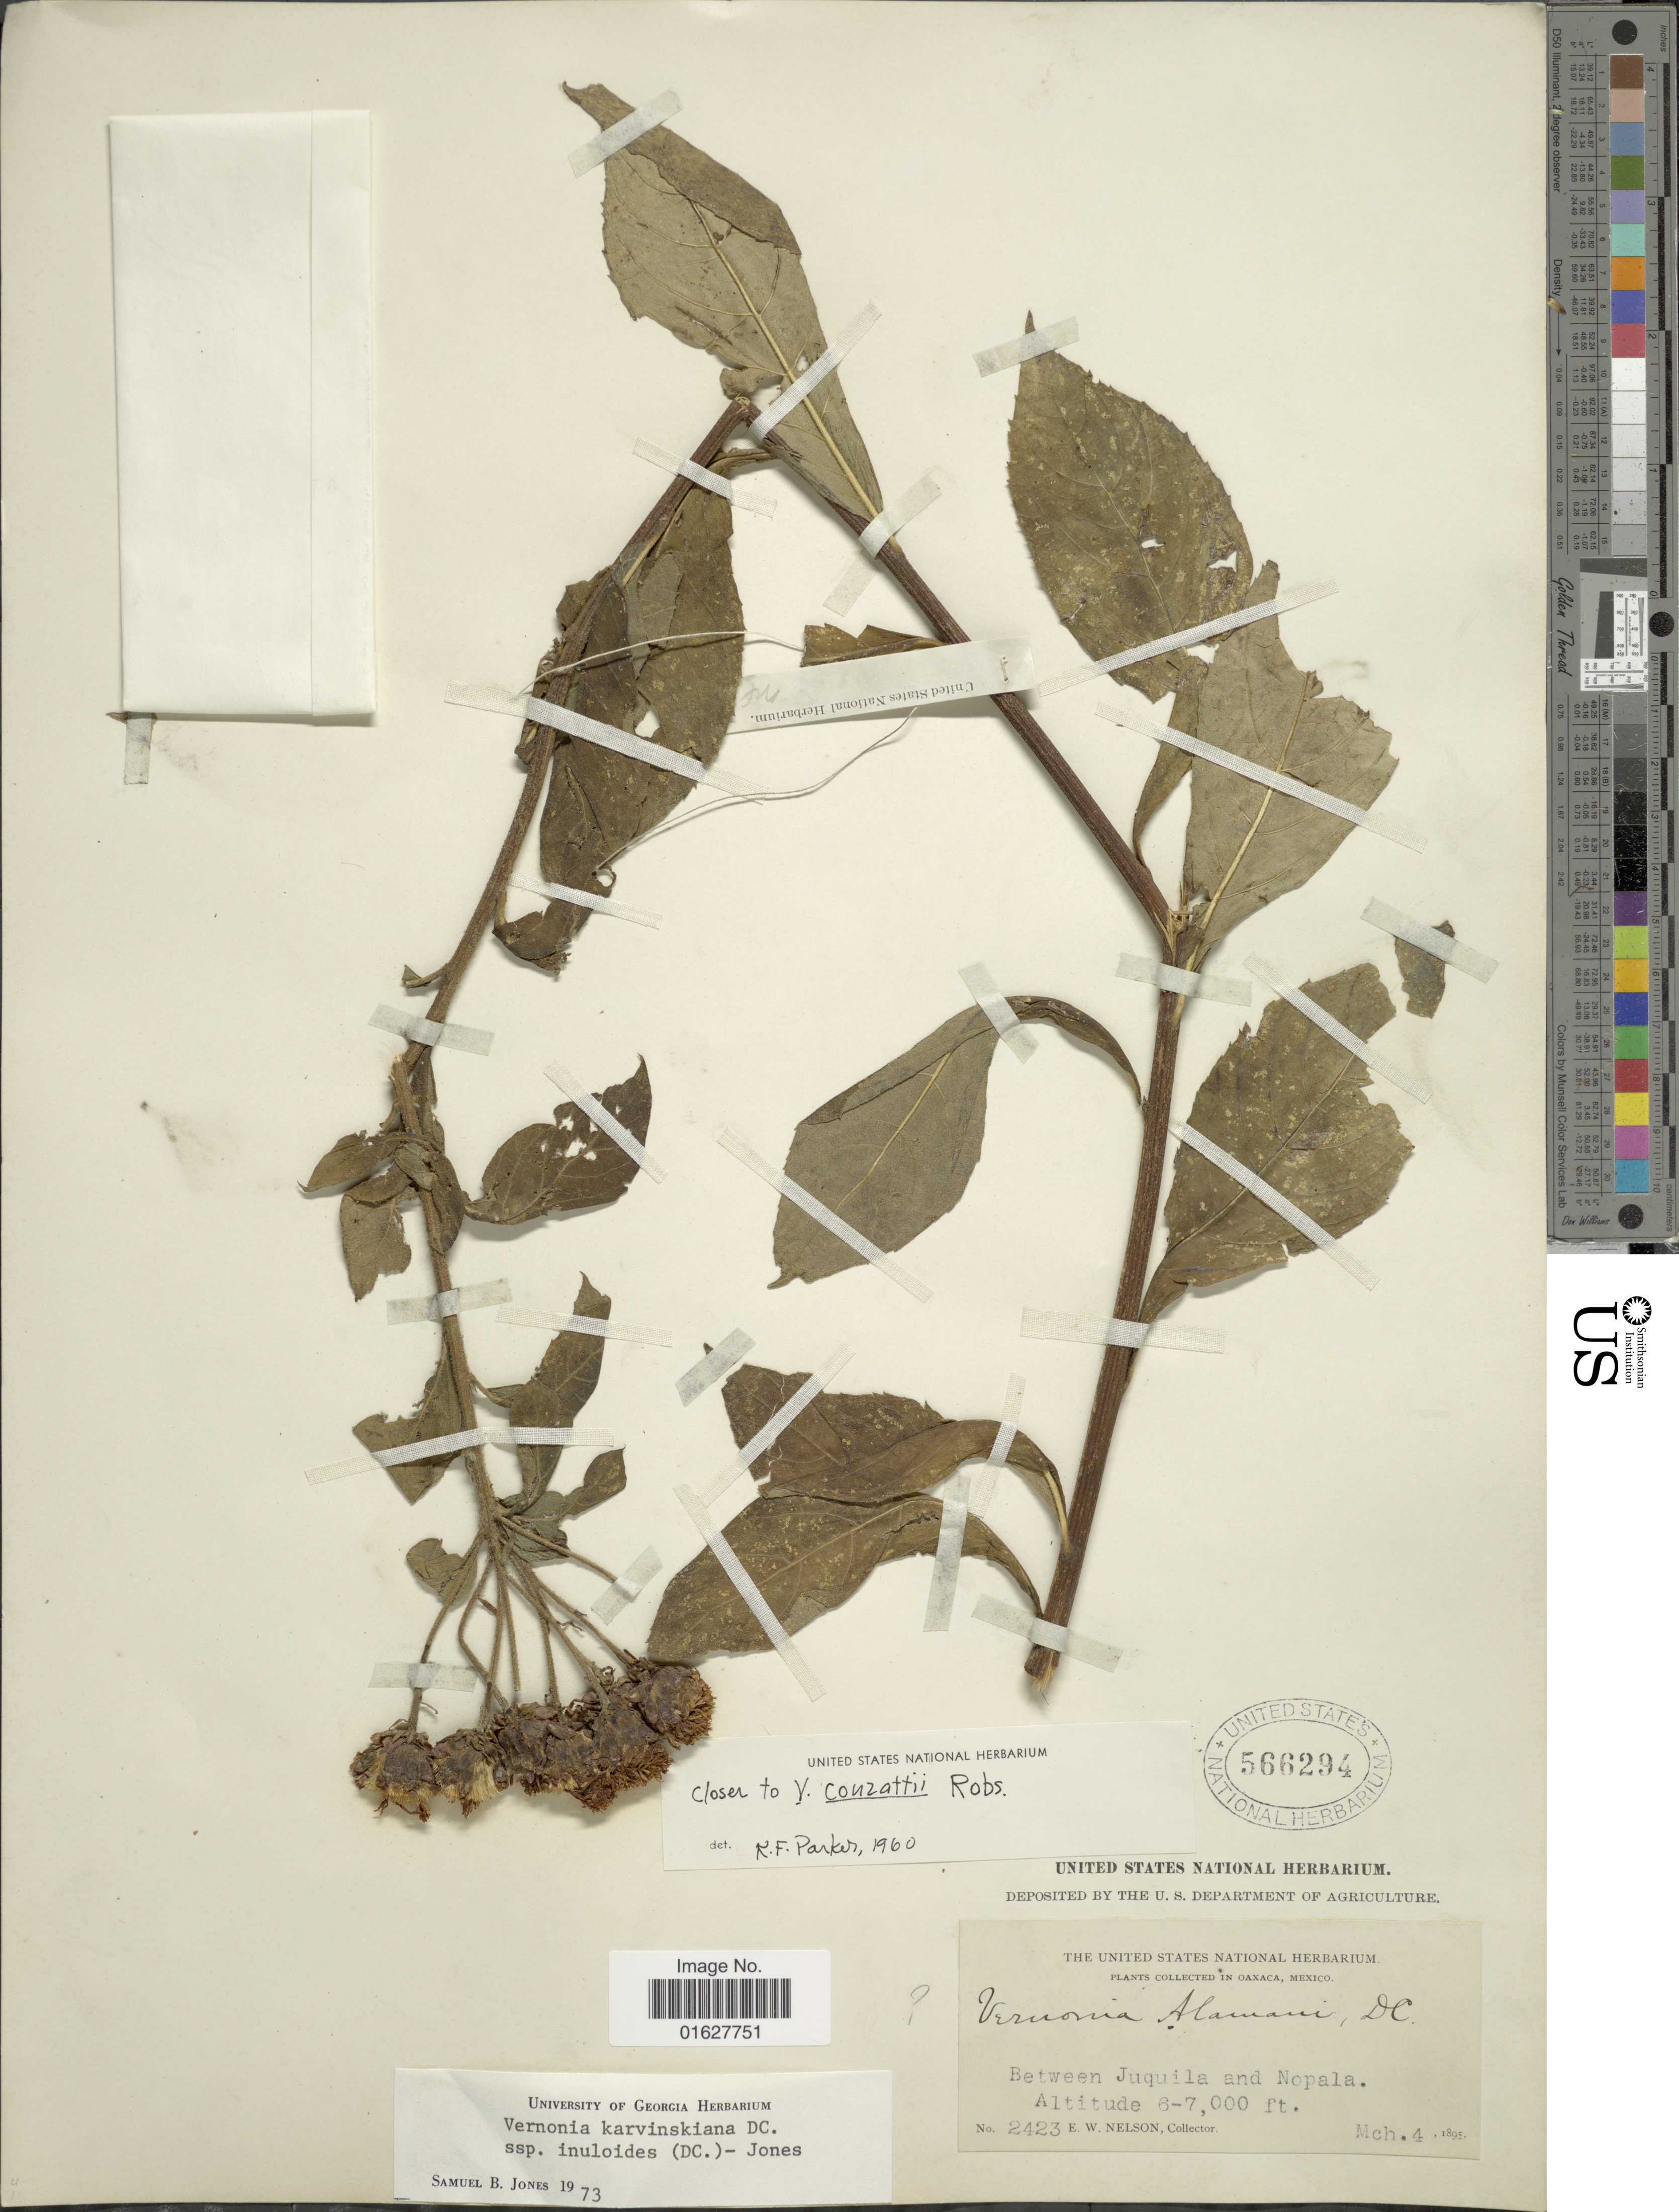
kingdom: Plantae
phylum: Tracheophyta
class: Magnoliopsida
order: Asterales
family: Asteraceae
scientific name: Vickianthus inuloides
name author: (DC.) H. Rob.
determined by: Renon, Polla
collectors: E. W. Nelson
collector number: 2423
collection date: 1895-03-04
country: Mexico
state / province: Oaxaca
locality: Oaxaca, Mexico. Between juquila and Nopala.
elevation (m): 1829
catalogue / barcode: US 566294